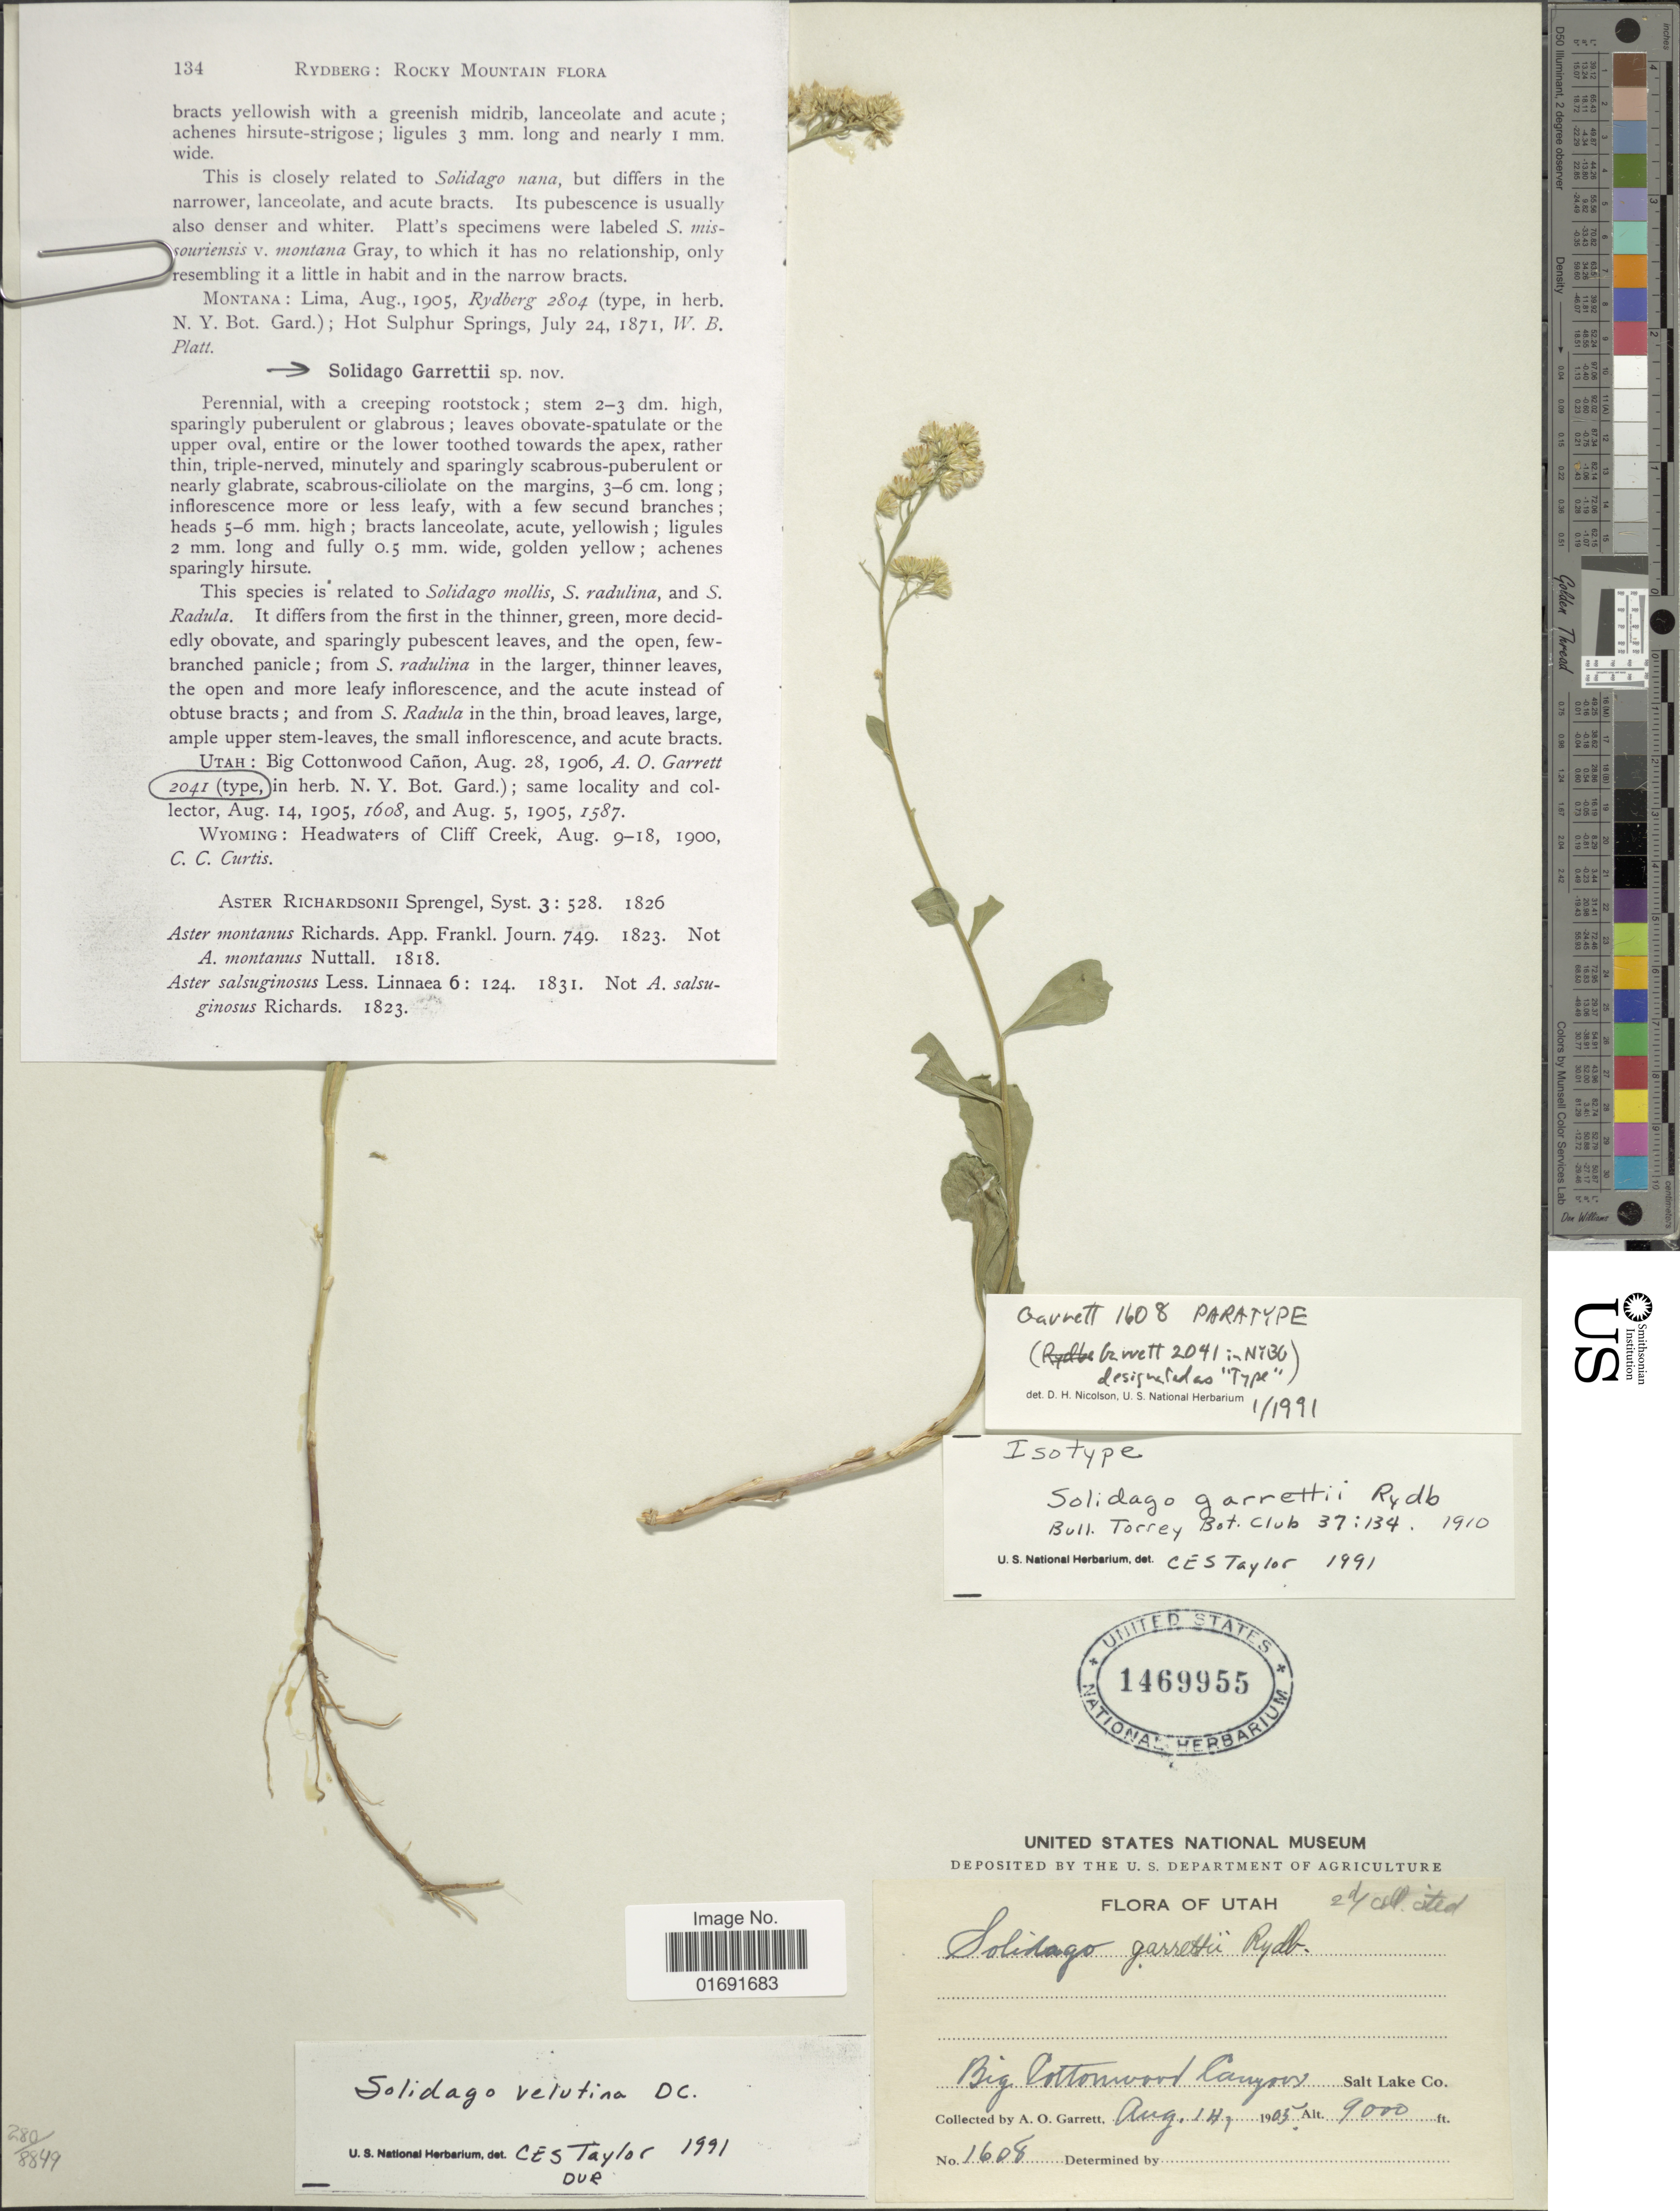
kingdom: Plantae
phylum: Tracheophyta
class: Magnoliopsida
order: Asterales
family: Asteraceae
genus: Solidago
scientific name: Solidago velutina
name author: DC.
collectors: A. O. Garrett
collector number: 1608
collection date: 1905-08-14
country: United States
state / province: Utah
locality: Big Cottonwood Canyon, Salt Lake Co., rocky Mountain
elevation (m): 2743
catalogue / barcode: US 1469955